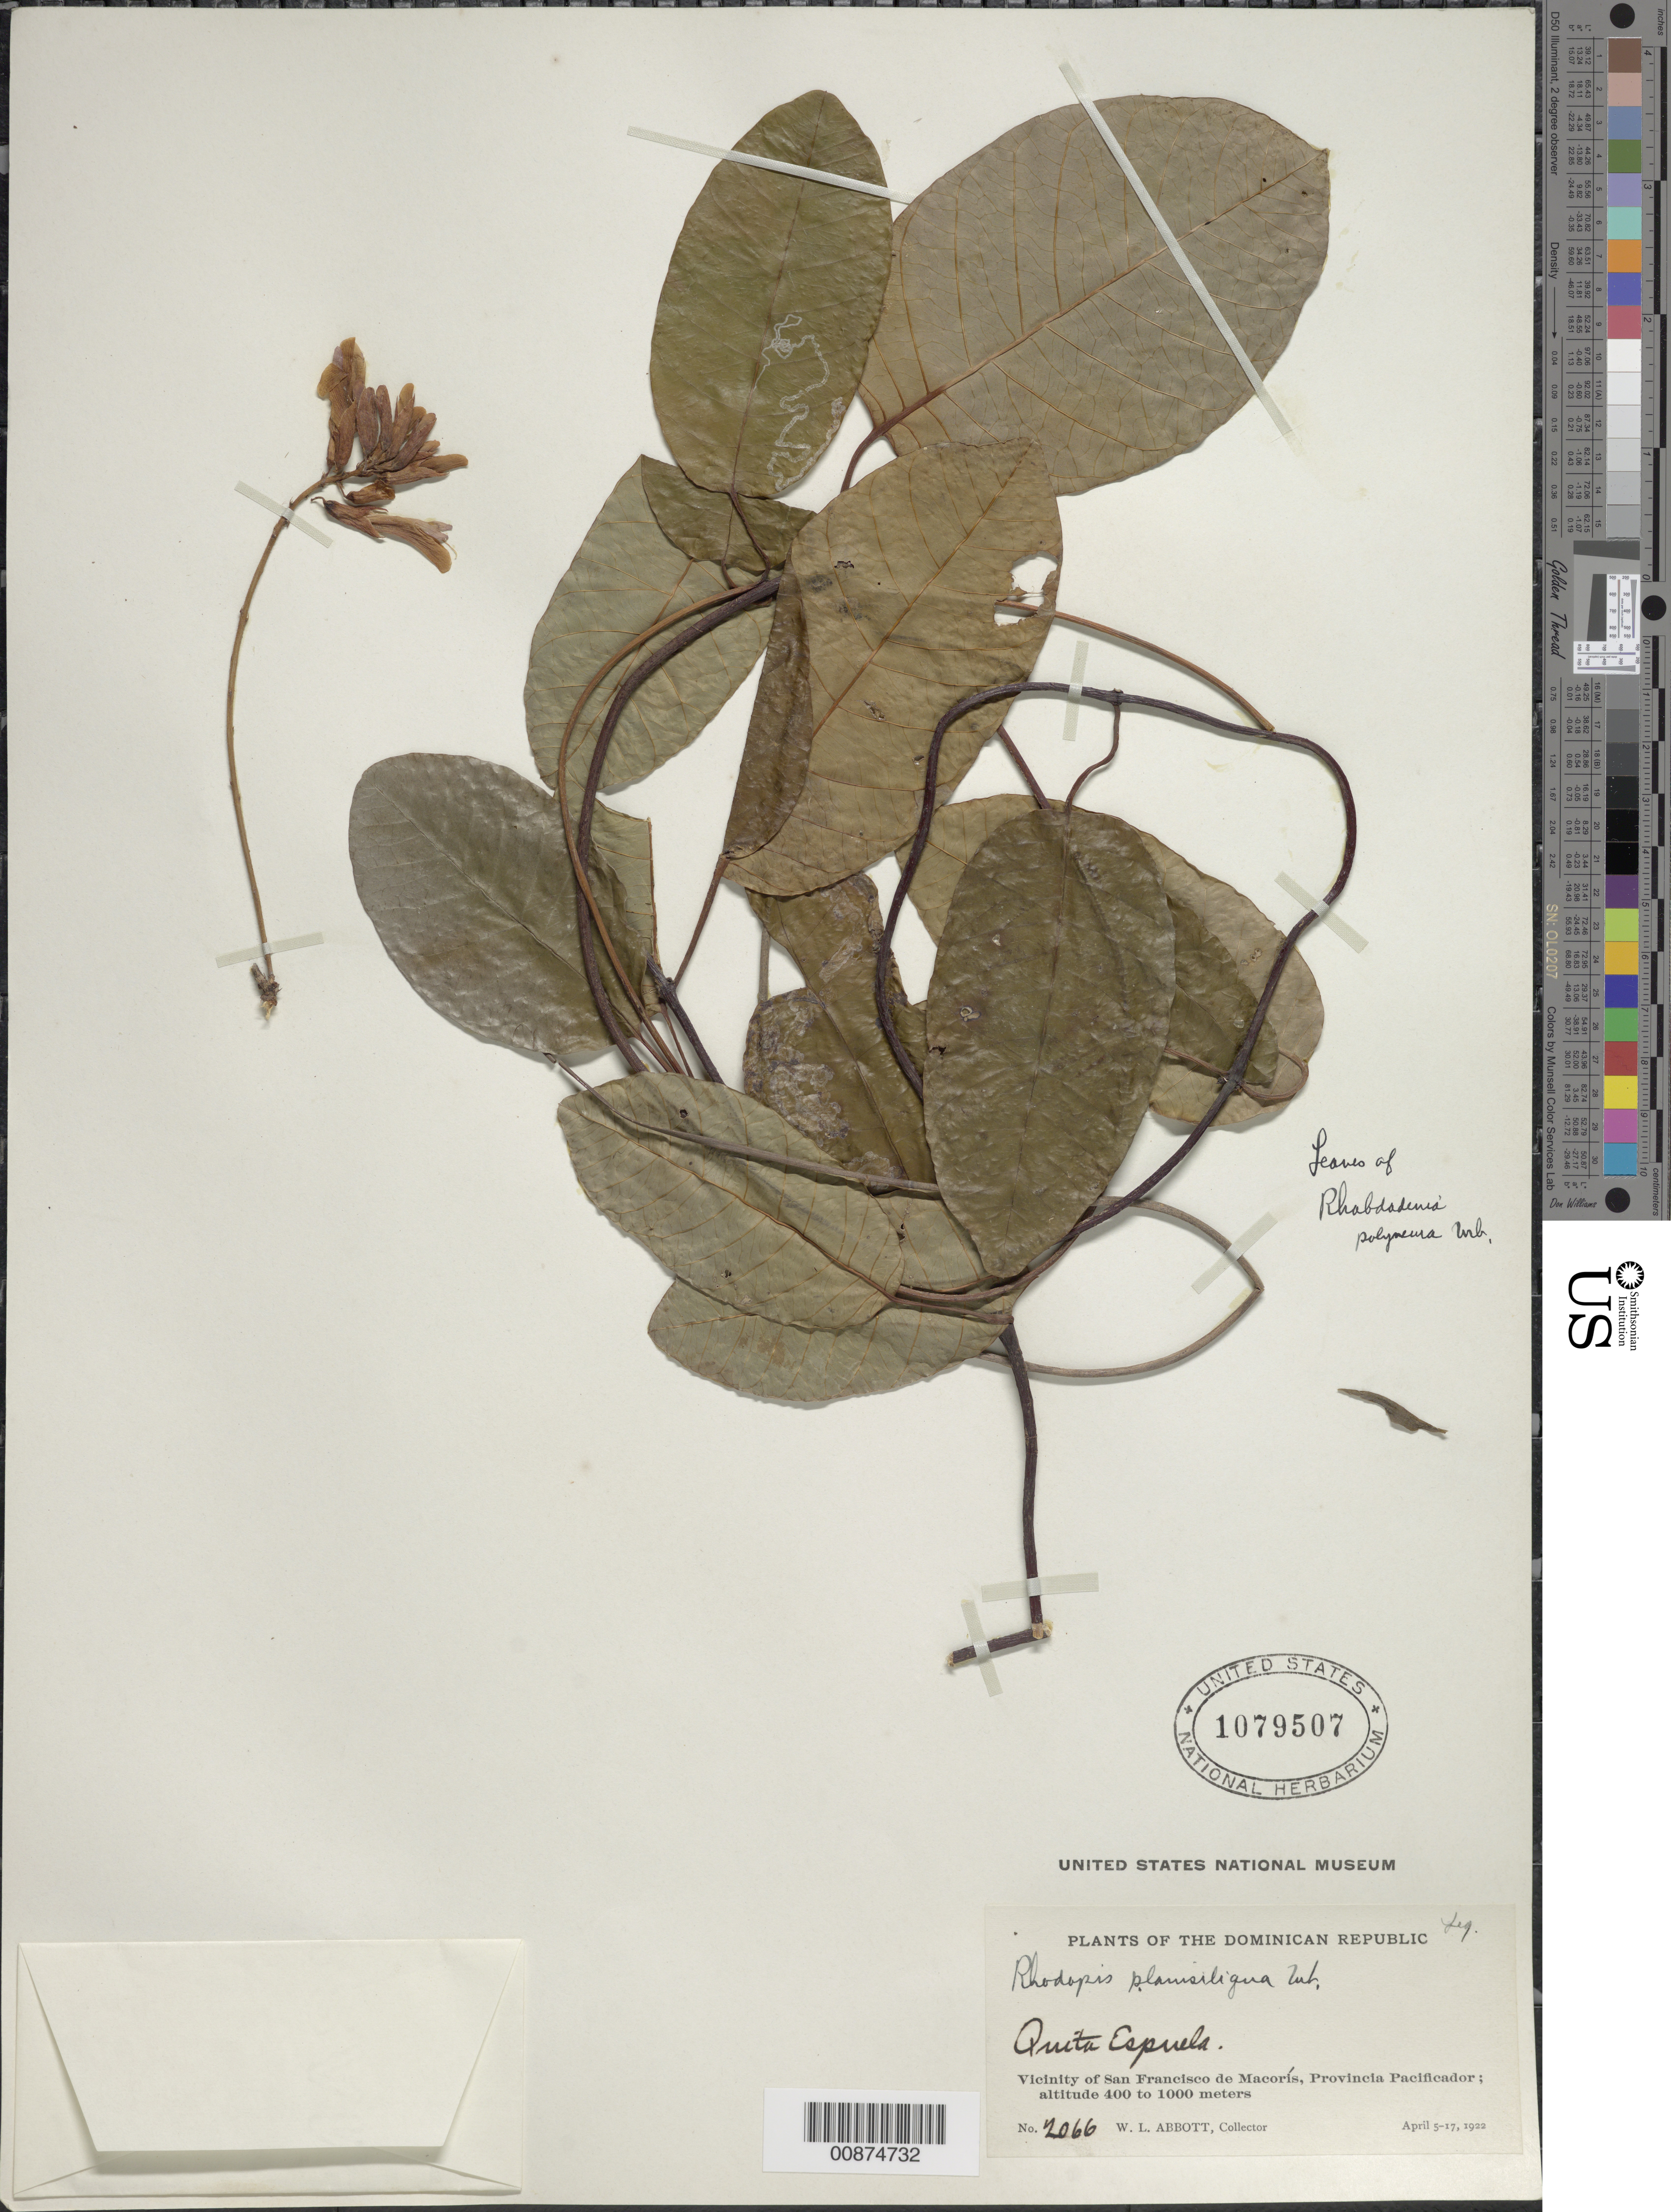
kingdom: Plantae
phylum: Tracheophyta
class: Magnoliopsida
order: Fabales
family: Fabaceae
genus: Rhodopis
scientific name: Rhodopis planisiliqua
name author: (L.) Urb.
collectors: W. L. Abbott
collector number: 2066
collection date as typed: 05 Apr 1922 to 17 Apr 1922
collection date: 1922-04-05/1922-04-17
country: Dominican Republic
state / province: Duarte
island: Hispaniola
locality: Quita Espuela. Vicinity of San Francisco de Macorís, Provincia Pacificador (obsolete).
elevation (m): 400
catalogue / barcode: US 1079507